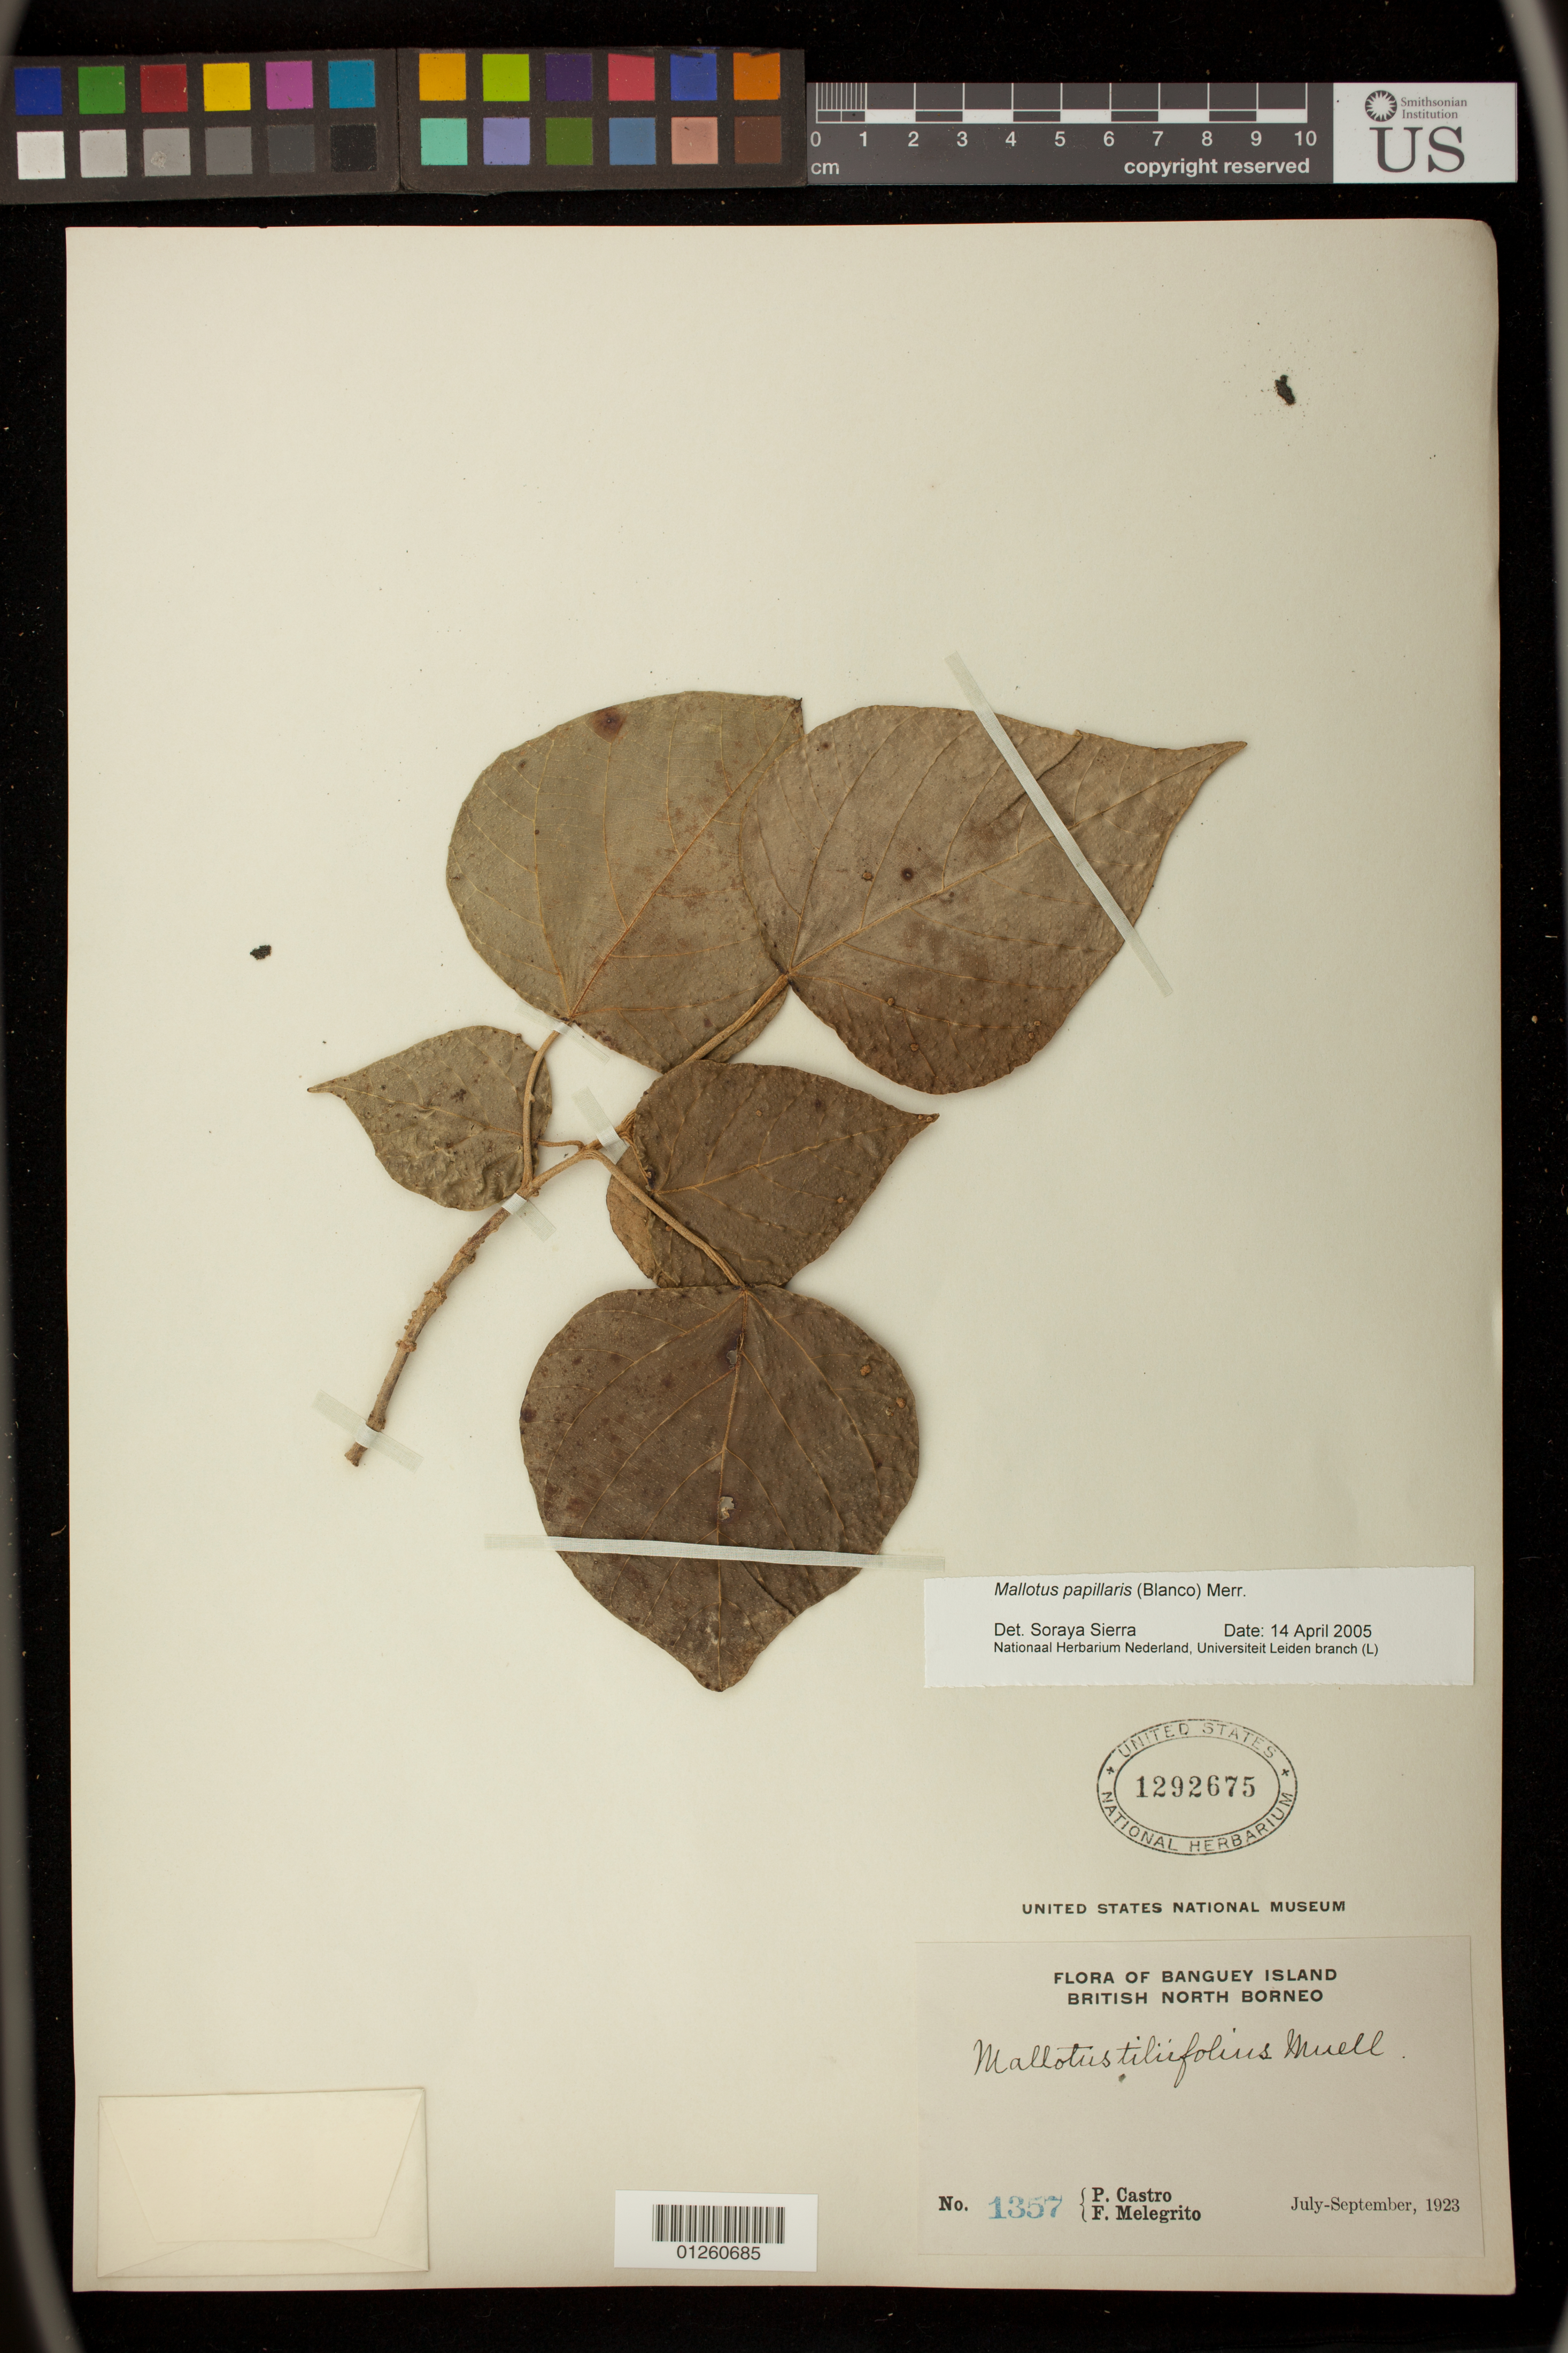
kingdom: Plantae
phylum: Tracheophyta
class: Magnoliopsida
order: Malpighiales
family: Euphorbiaceae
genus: Mallotus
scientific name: Mallotus papillaris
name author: (Blanco) Merr.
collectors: P. Castro & F. Melegrito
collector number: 1357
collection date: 1923-07/1923-09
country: Malaysia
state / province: Sabah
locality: Banguey Island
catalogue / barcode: US 1292675